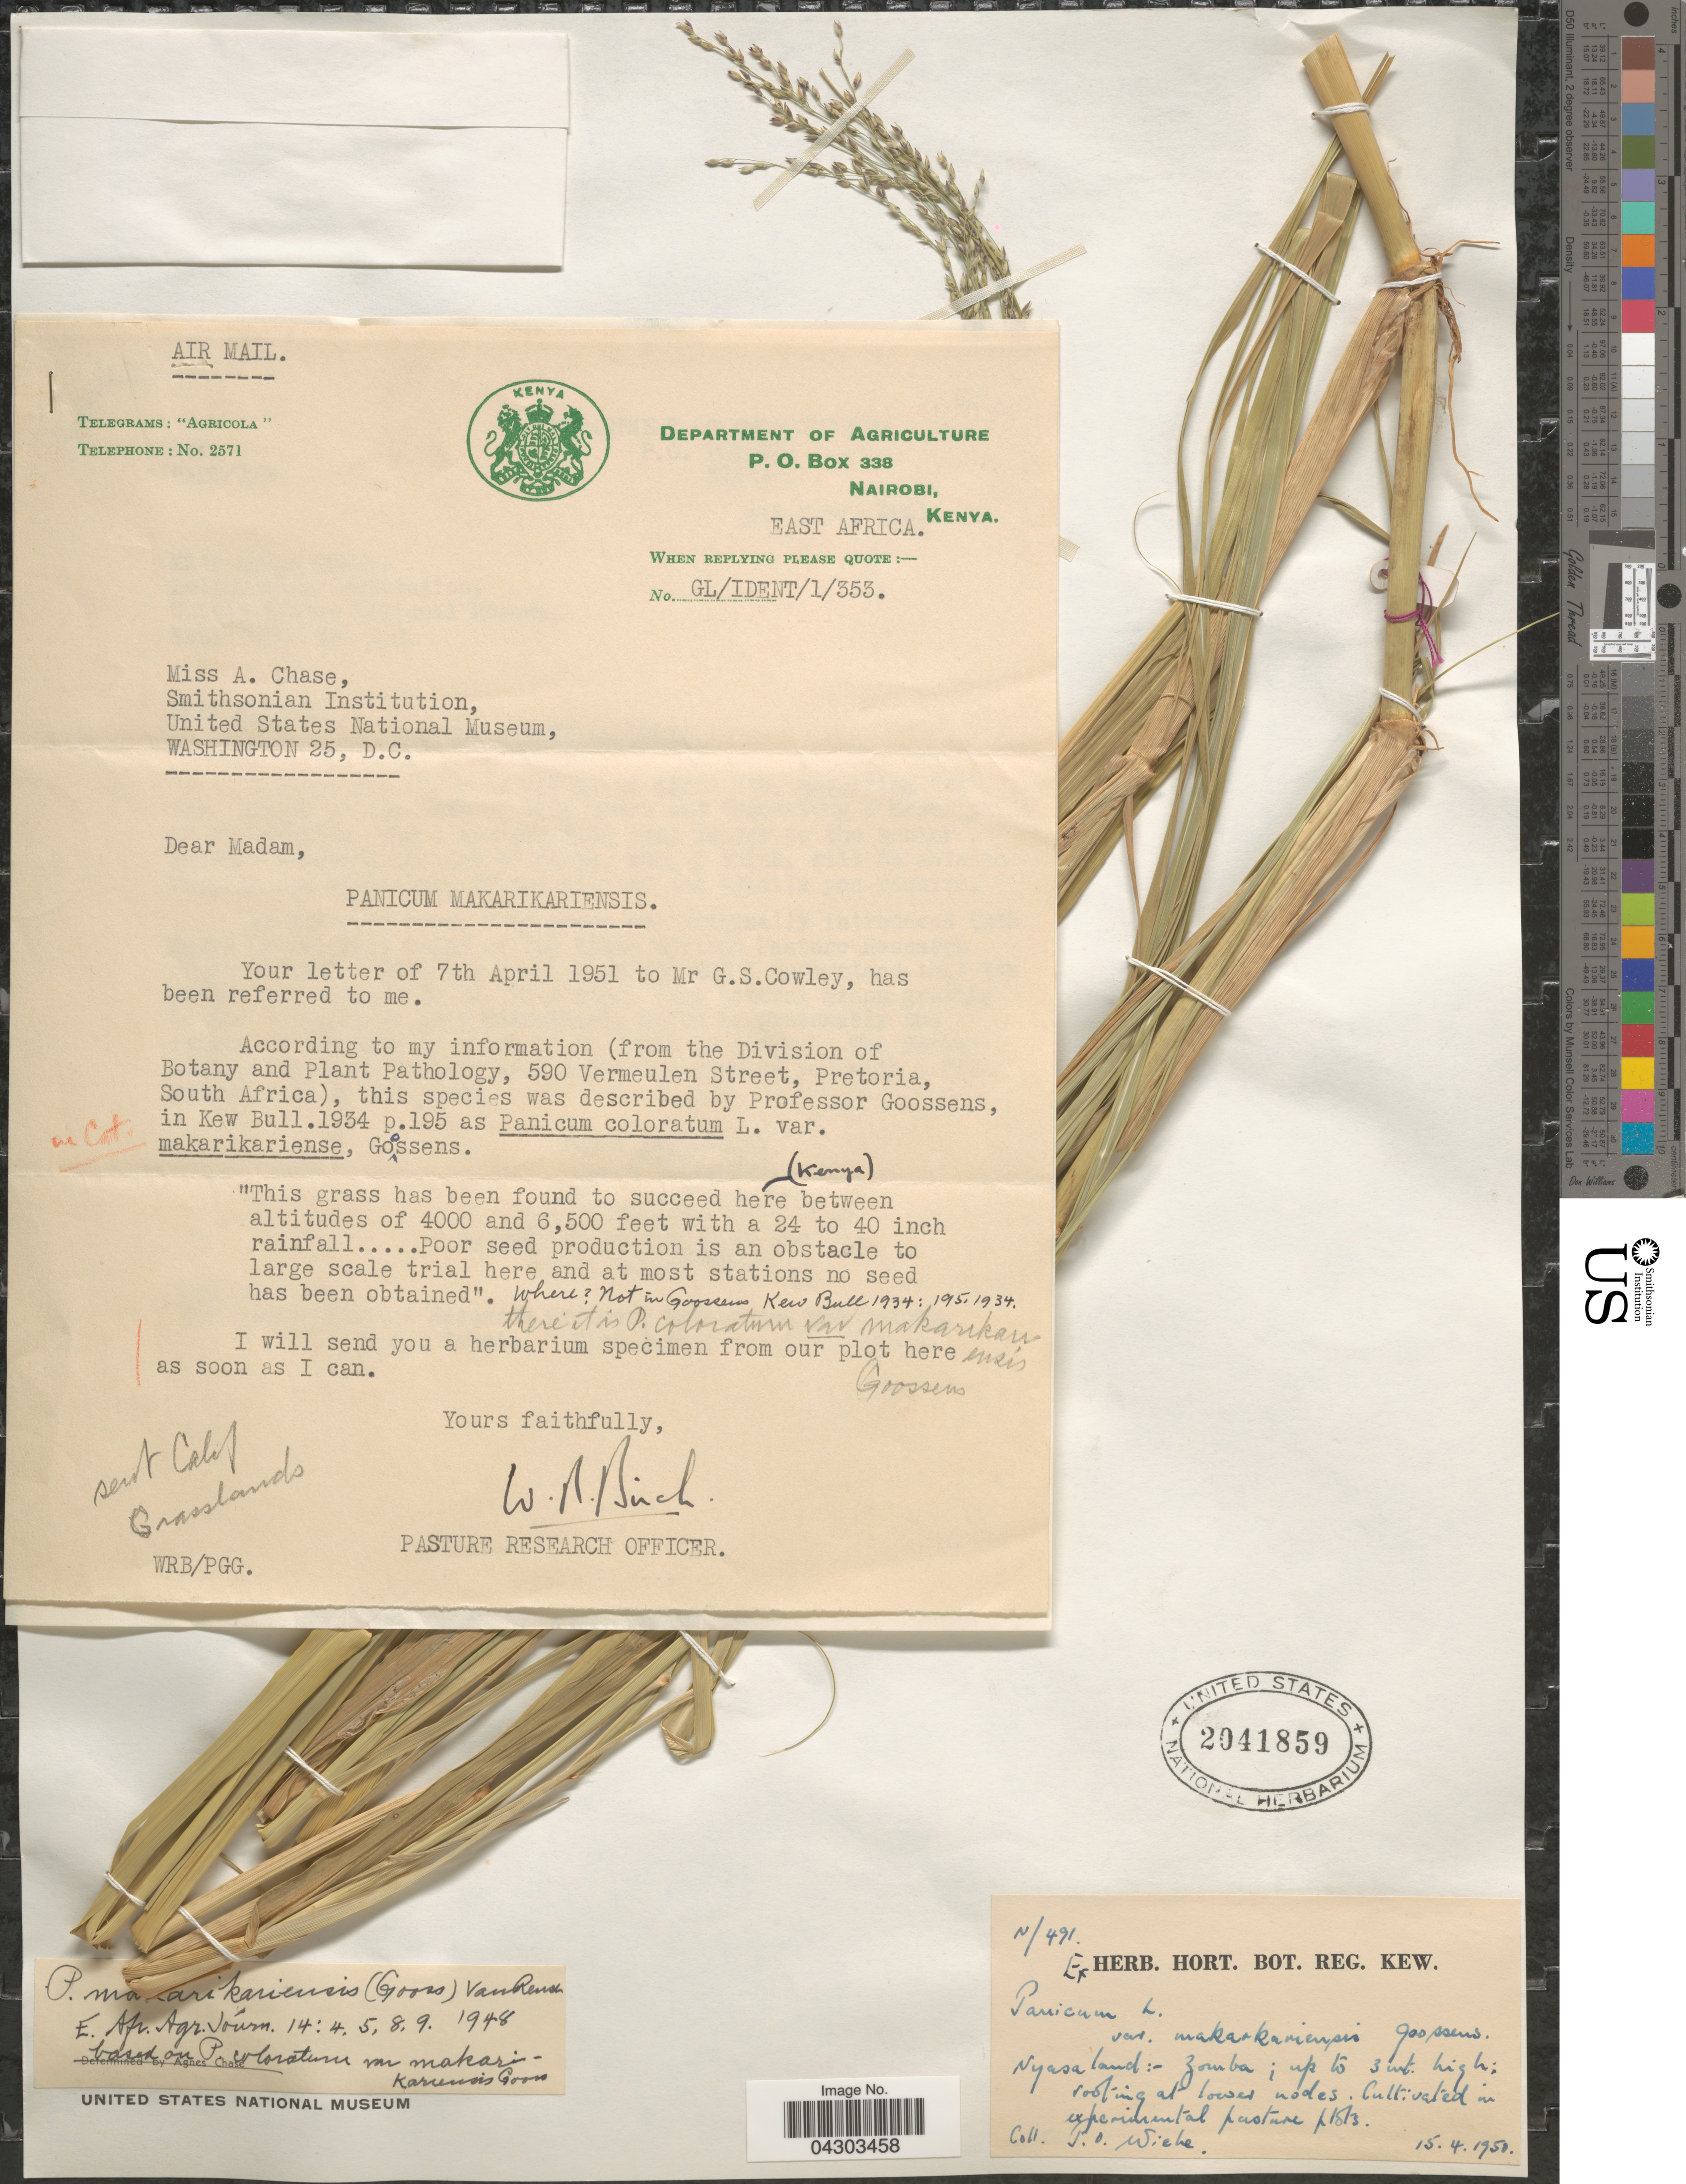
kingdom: Plantae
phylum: Tracheophyta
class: Liliopsida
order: Poales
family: Poaceae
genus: Panicum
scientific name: Panicum coloratum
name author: L.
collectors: P. Wiehe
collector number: N/491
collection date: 1950-04-15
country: Malawi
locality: Nyasaland:- Zomba. Cultivated in experimental pasture plots.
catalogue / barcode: US 2041859